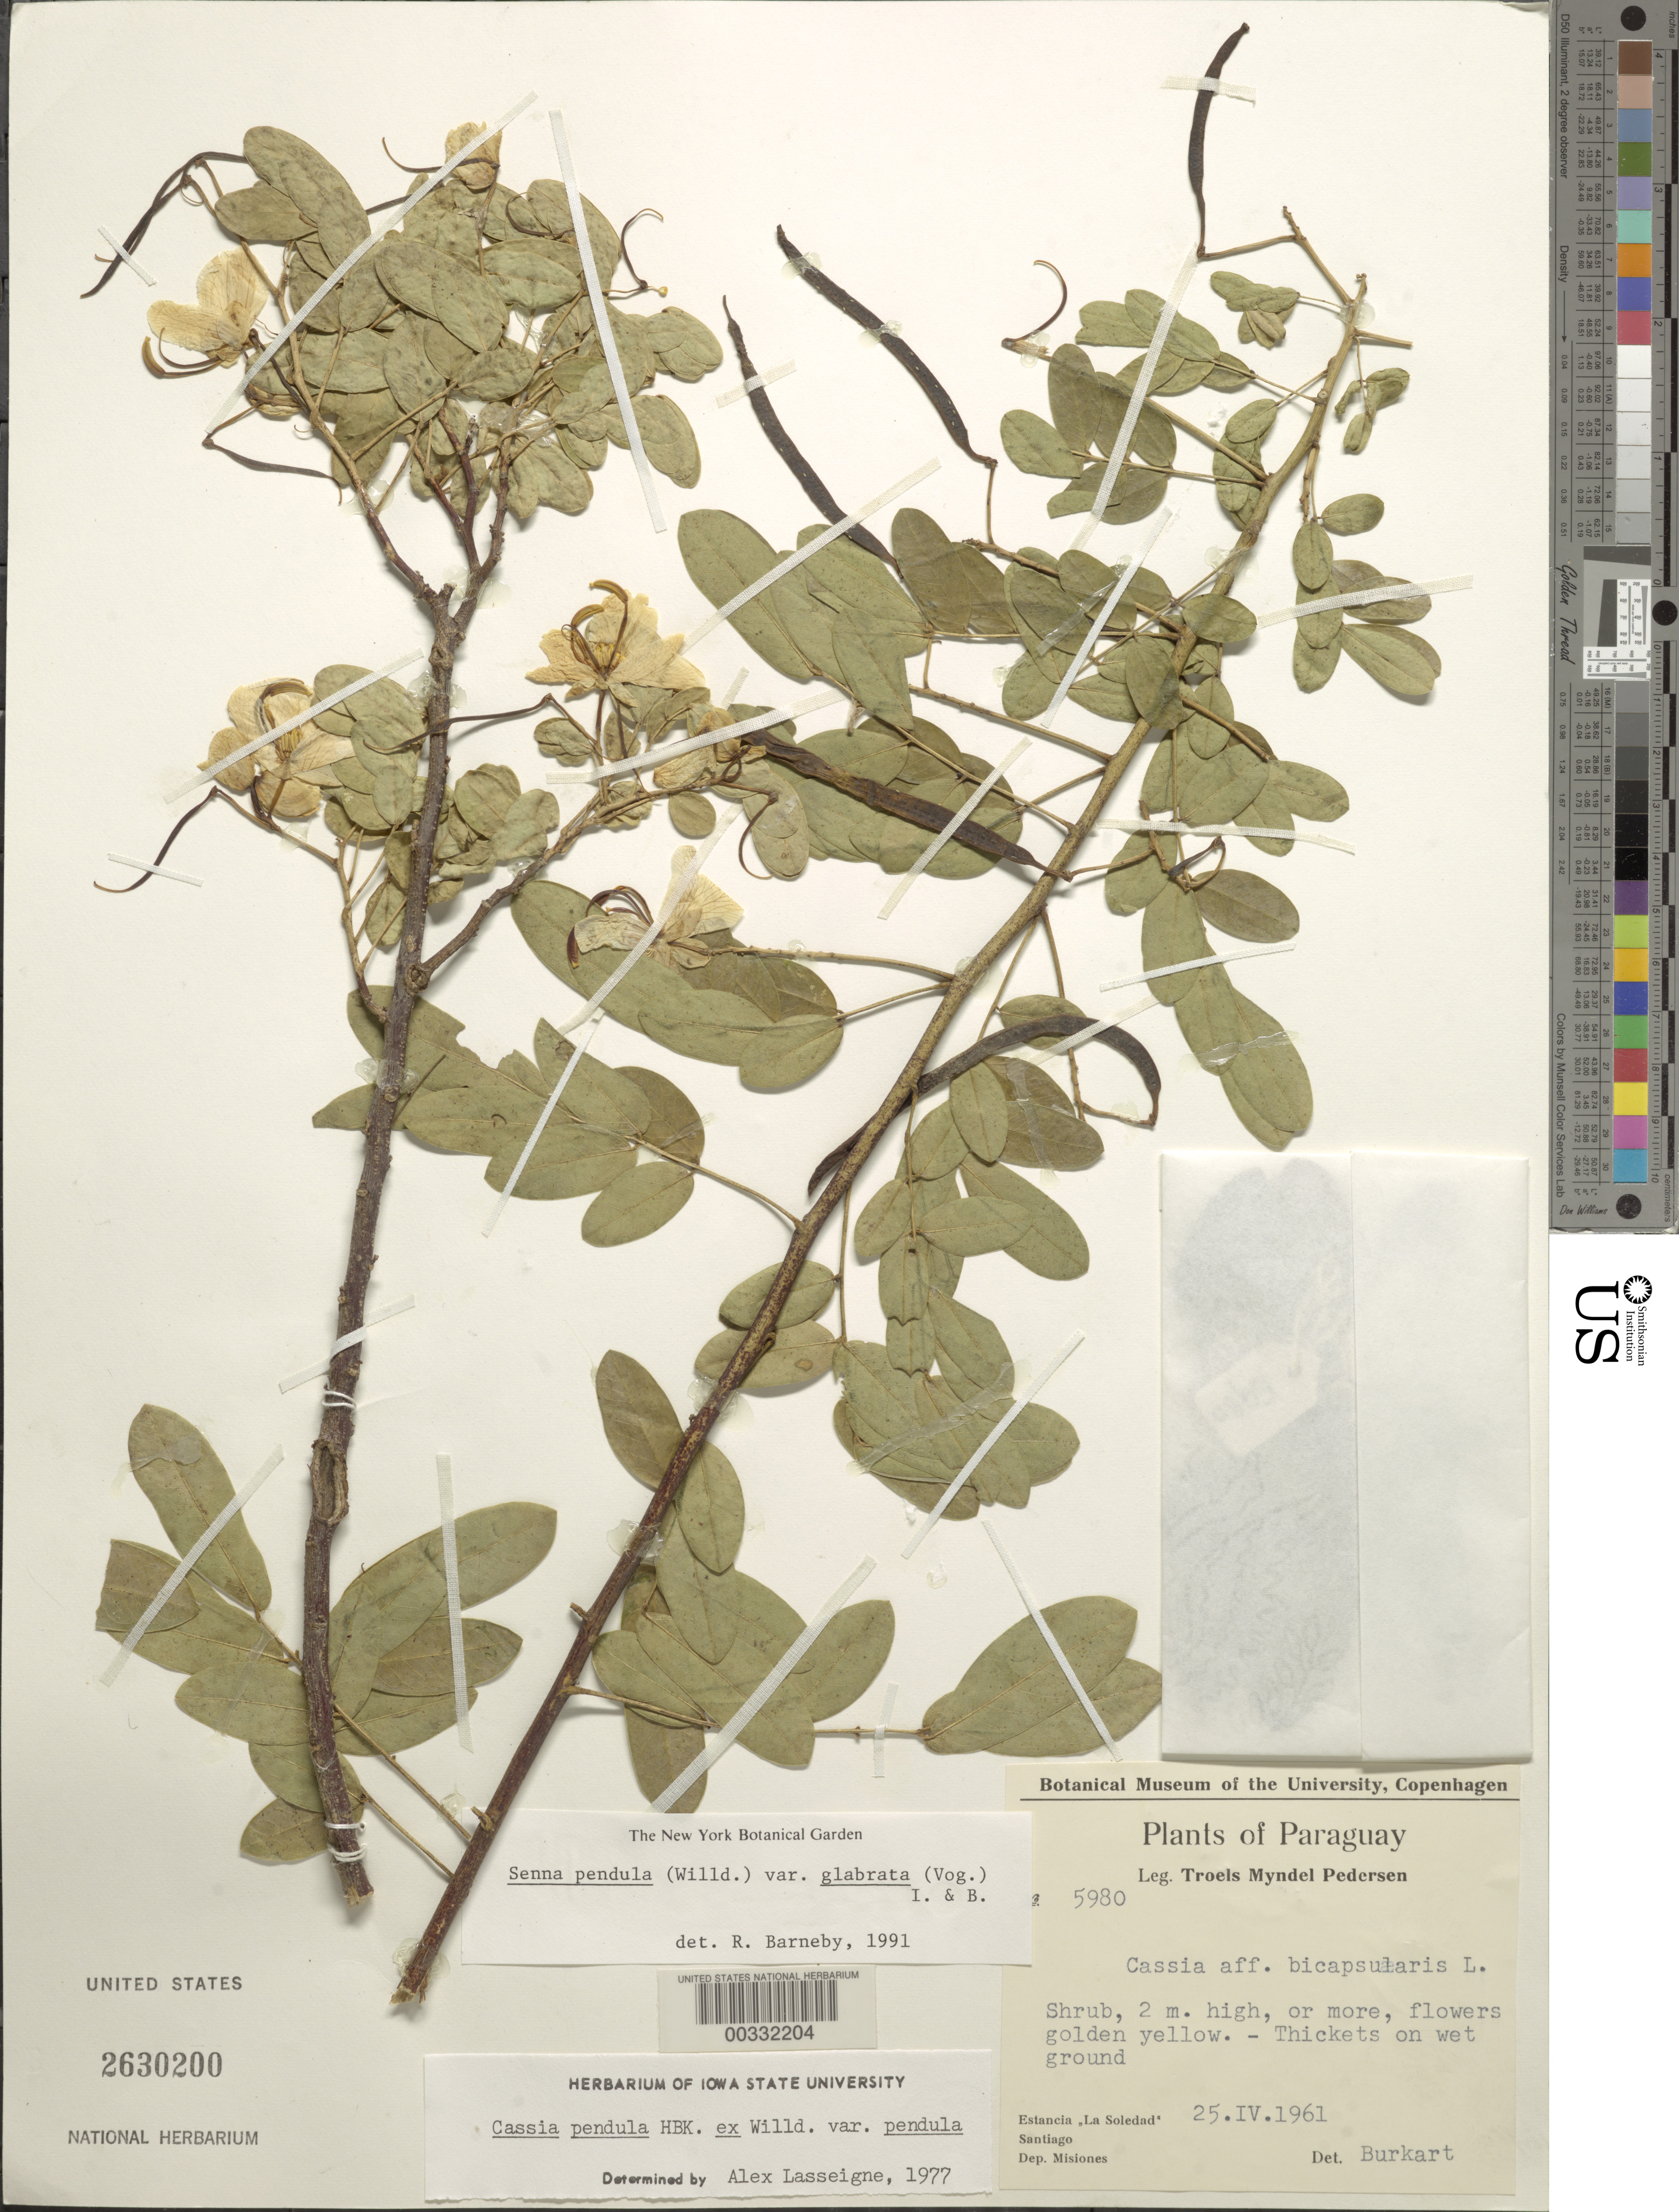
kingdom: Plantae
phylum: Tracheophyta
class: Magnoliopsida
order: Fabales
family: Fabaceae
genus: Senna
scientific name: Senna pendula var. glabrata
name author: (Vogel) H.S. Irwin & Barneby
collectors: T. M. Pedersen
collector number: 5980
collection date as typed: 25 Apr 1961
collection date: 1961-04-25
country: Paraguay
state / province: Misiones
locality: Estancia "la soledad"; santiago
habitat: Thickets on wet ground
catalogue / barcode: US 2630200